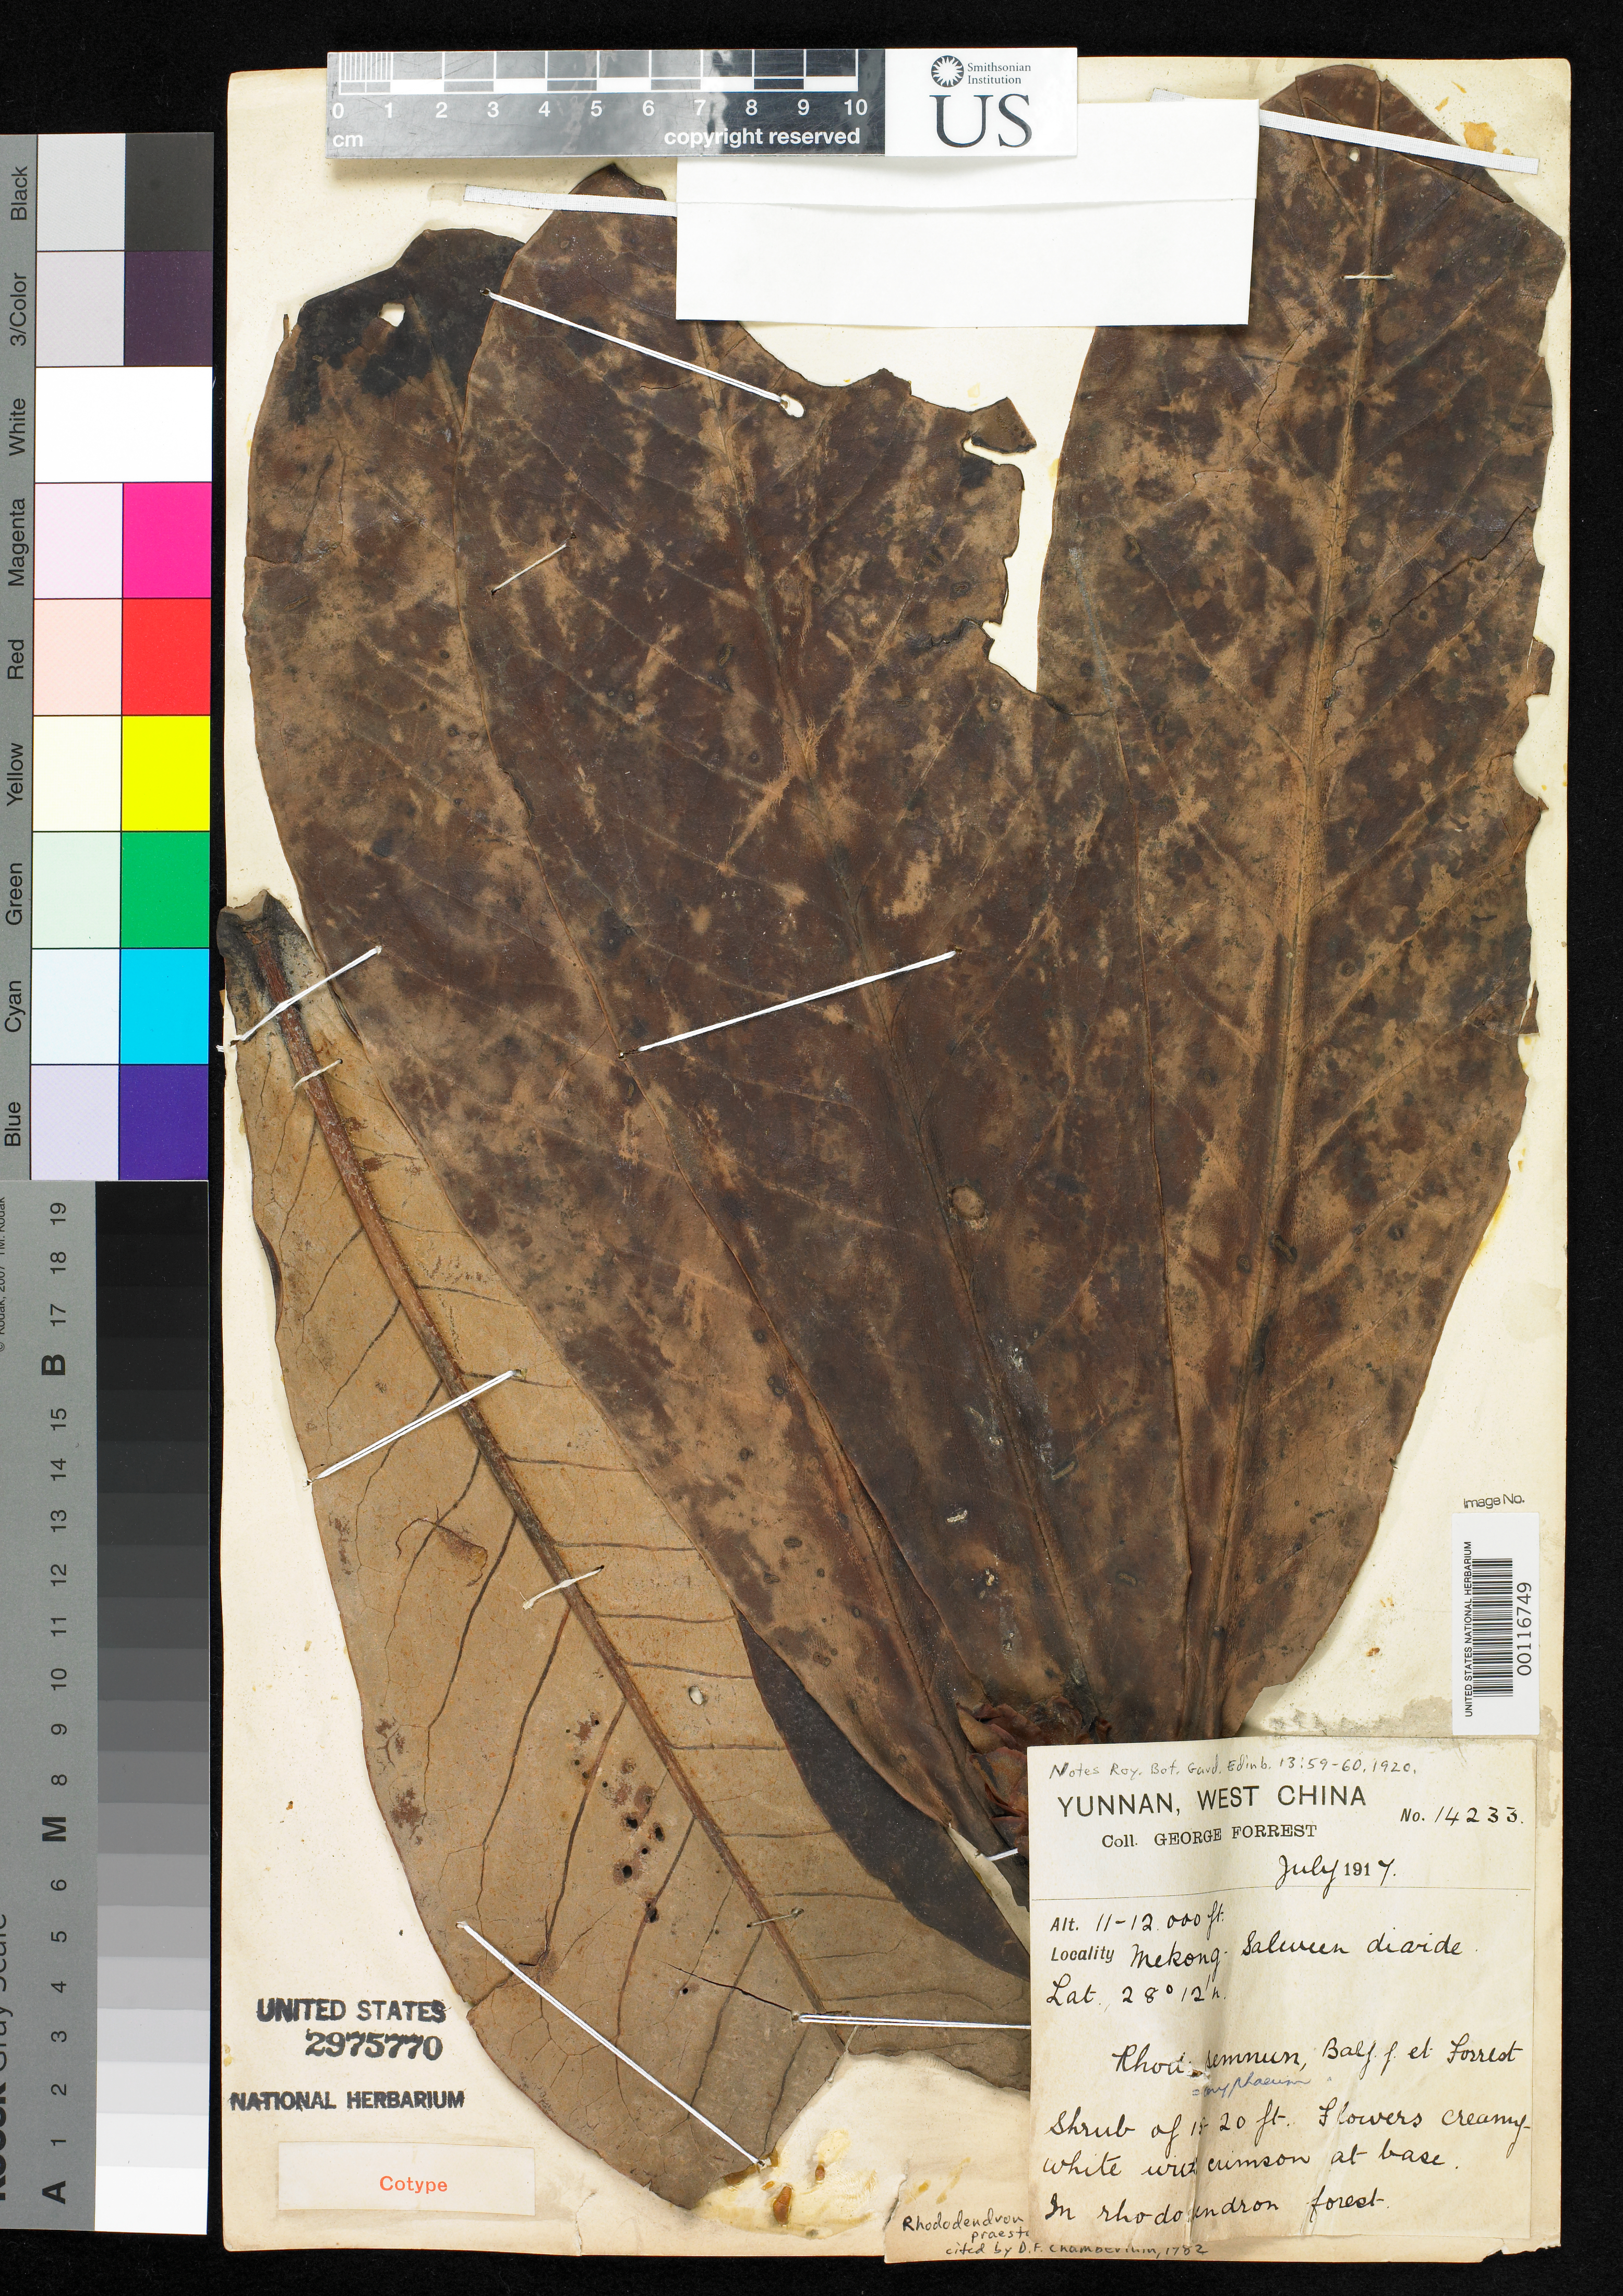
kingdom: Plantae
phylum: Tracheophyta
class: Magnoliopsida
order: Ericales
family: Ericaceae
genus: Rhododendron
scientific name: Rhododendron semnum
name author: Balf. f. & W.W. Sm.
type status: Isotype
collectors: G. Forrest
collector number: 14233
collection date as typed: Jul 1917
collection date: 1917-07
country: China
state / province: Yunnan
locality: Mekong-Salween divide.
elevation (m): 3353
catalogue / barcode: US 2975770